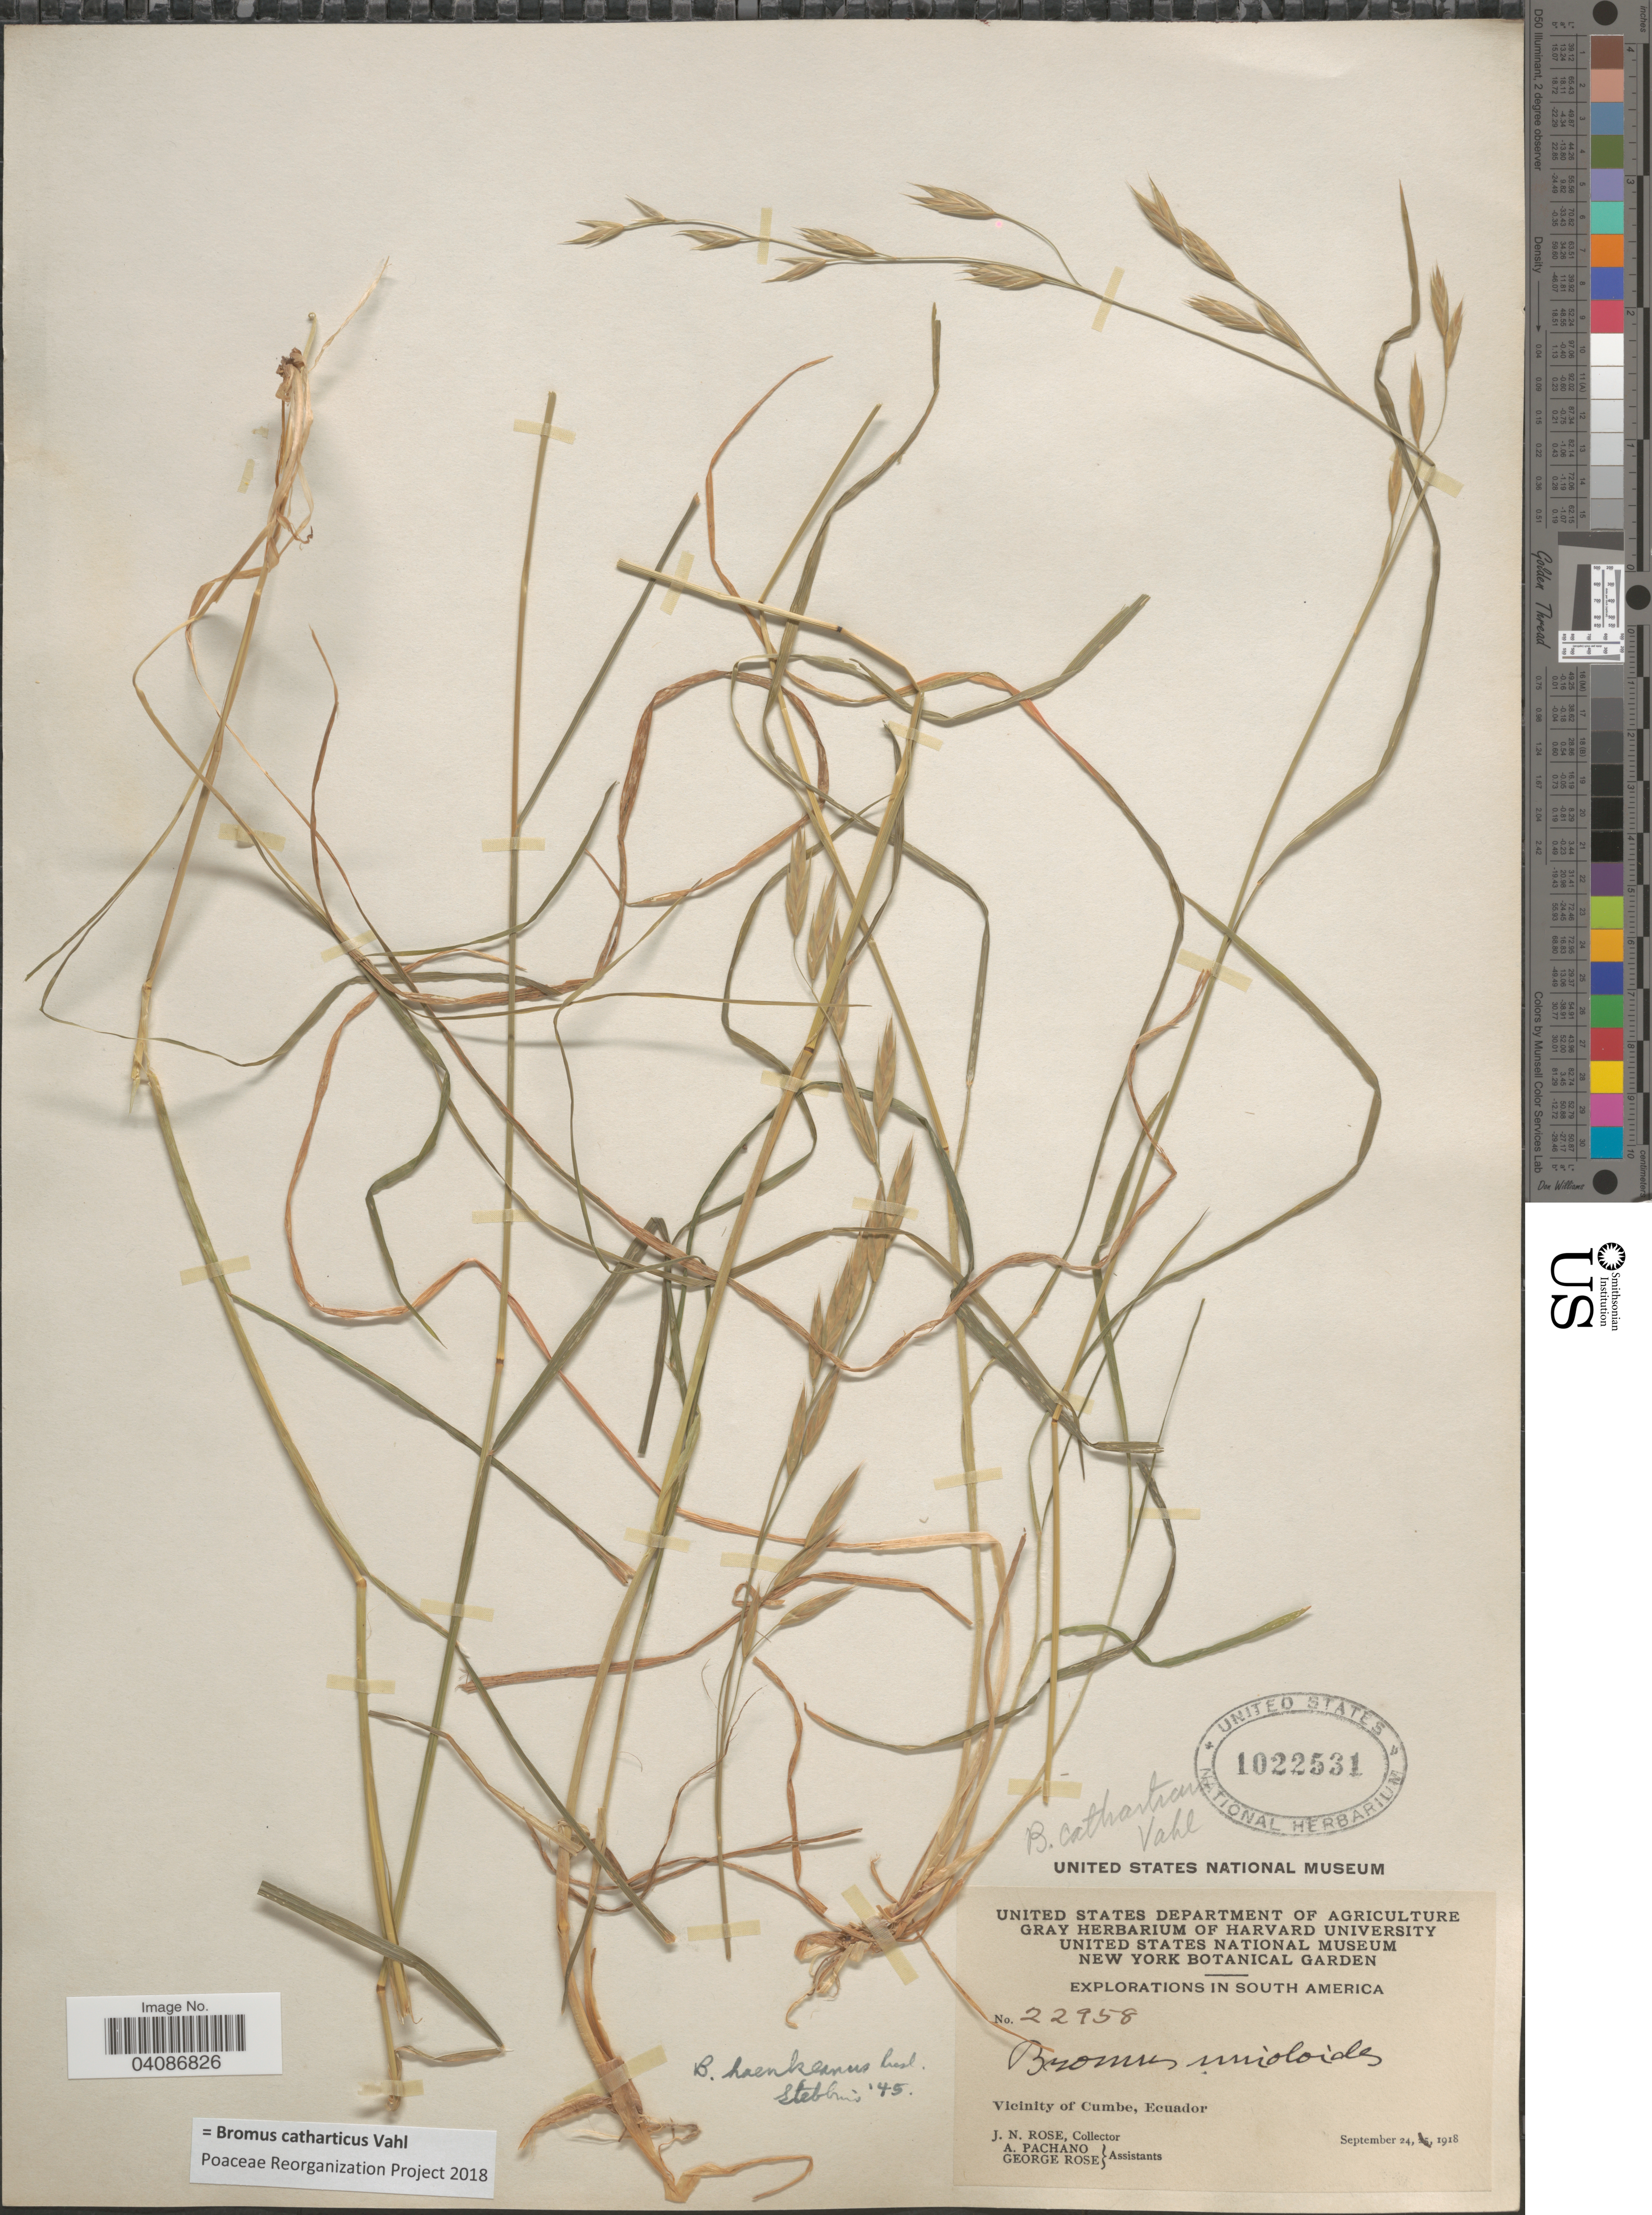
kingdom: Plantae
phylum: Tracheophyta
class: Liliopsida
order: Poales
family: Poaceae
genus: Bromus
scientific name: Bromus catharticus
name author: Vahl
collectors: J. N. Rose, A. Pachano & G. Rose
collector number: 22958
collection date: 1918-09-24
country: Ecuador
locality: Explorations in South America. Vicinity of Cumbe.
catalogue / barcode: US 1022531